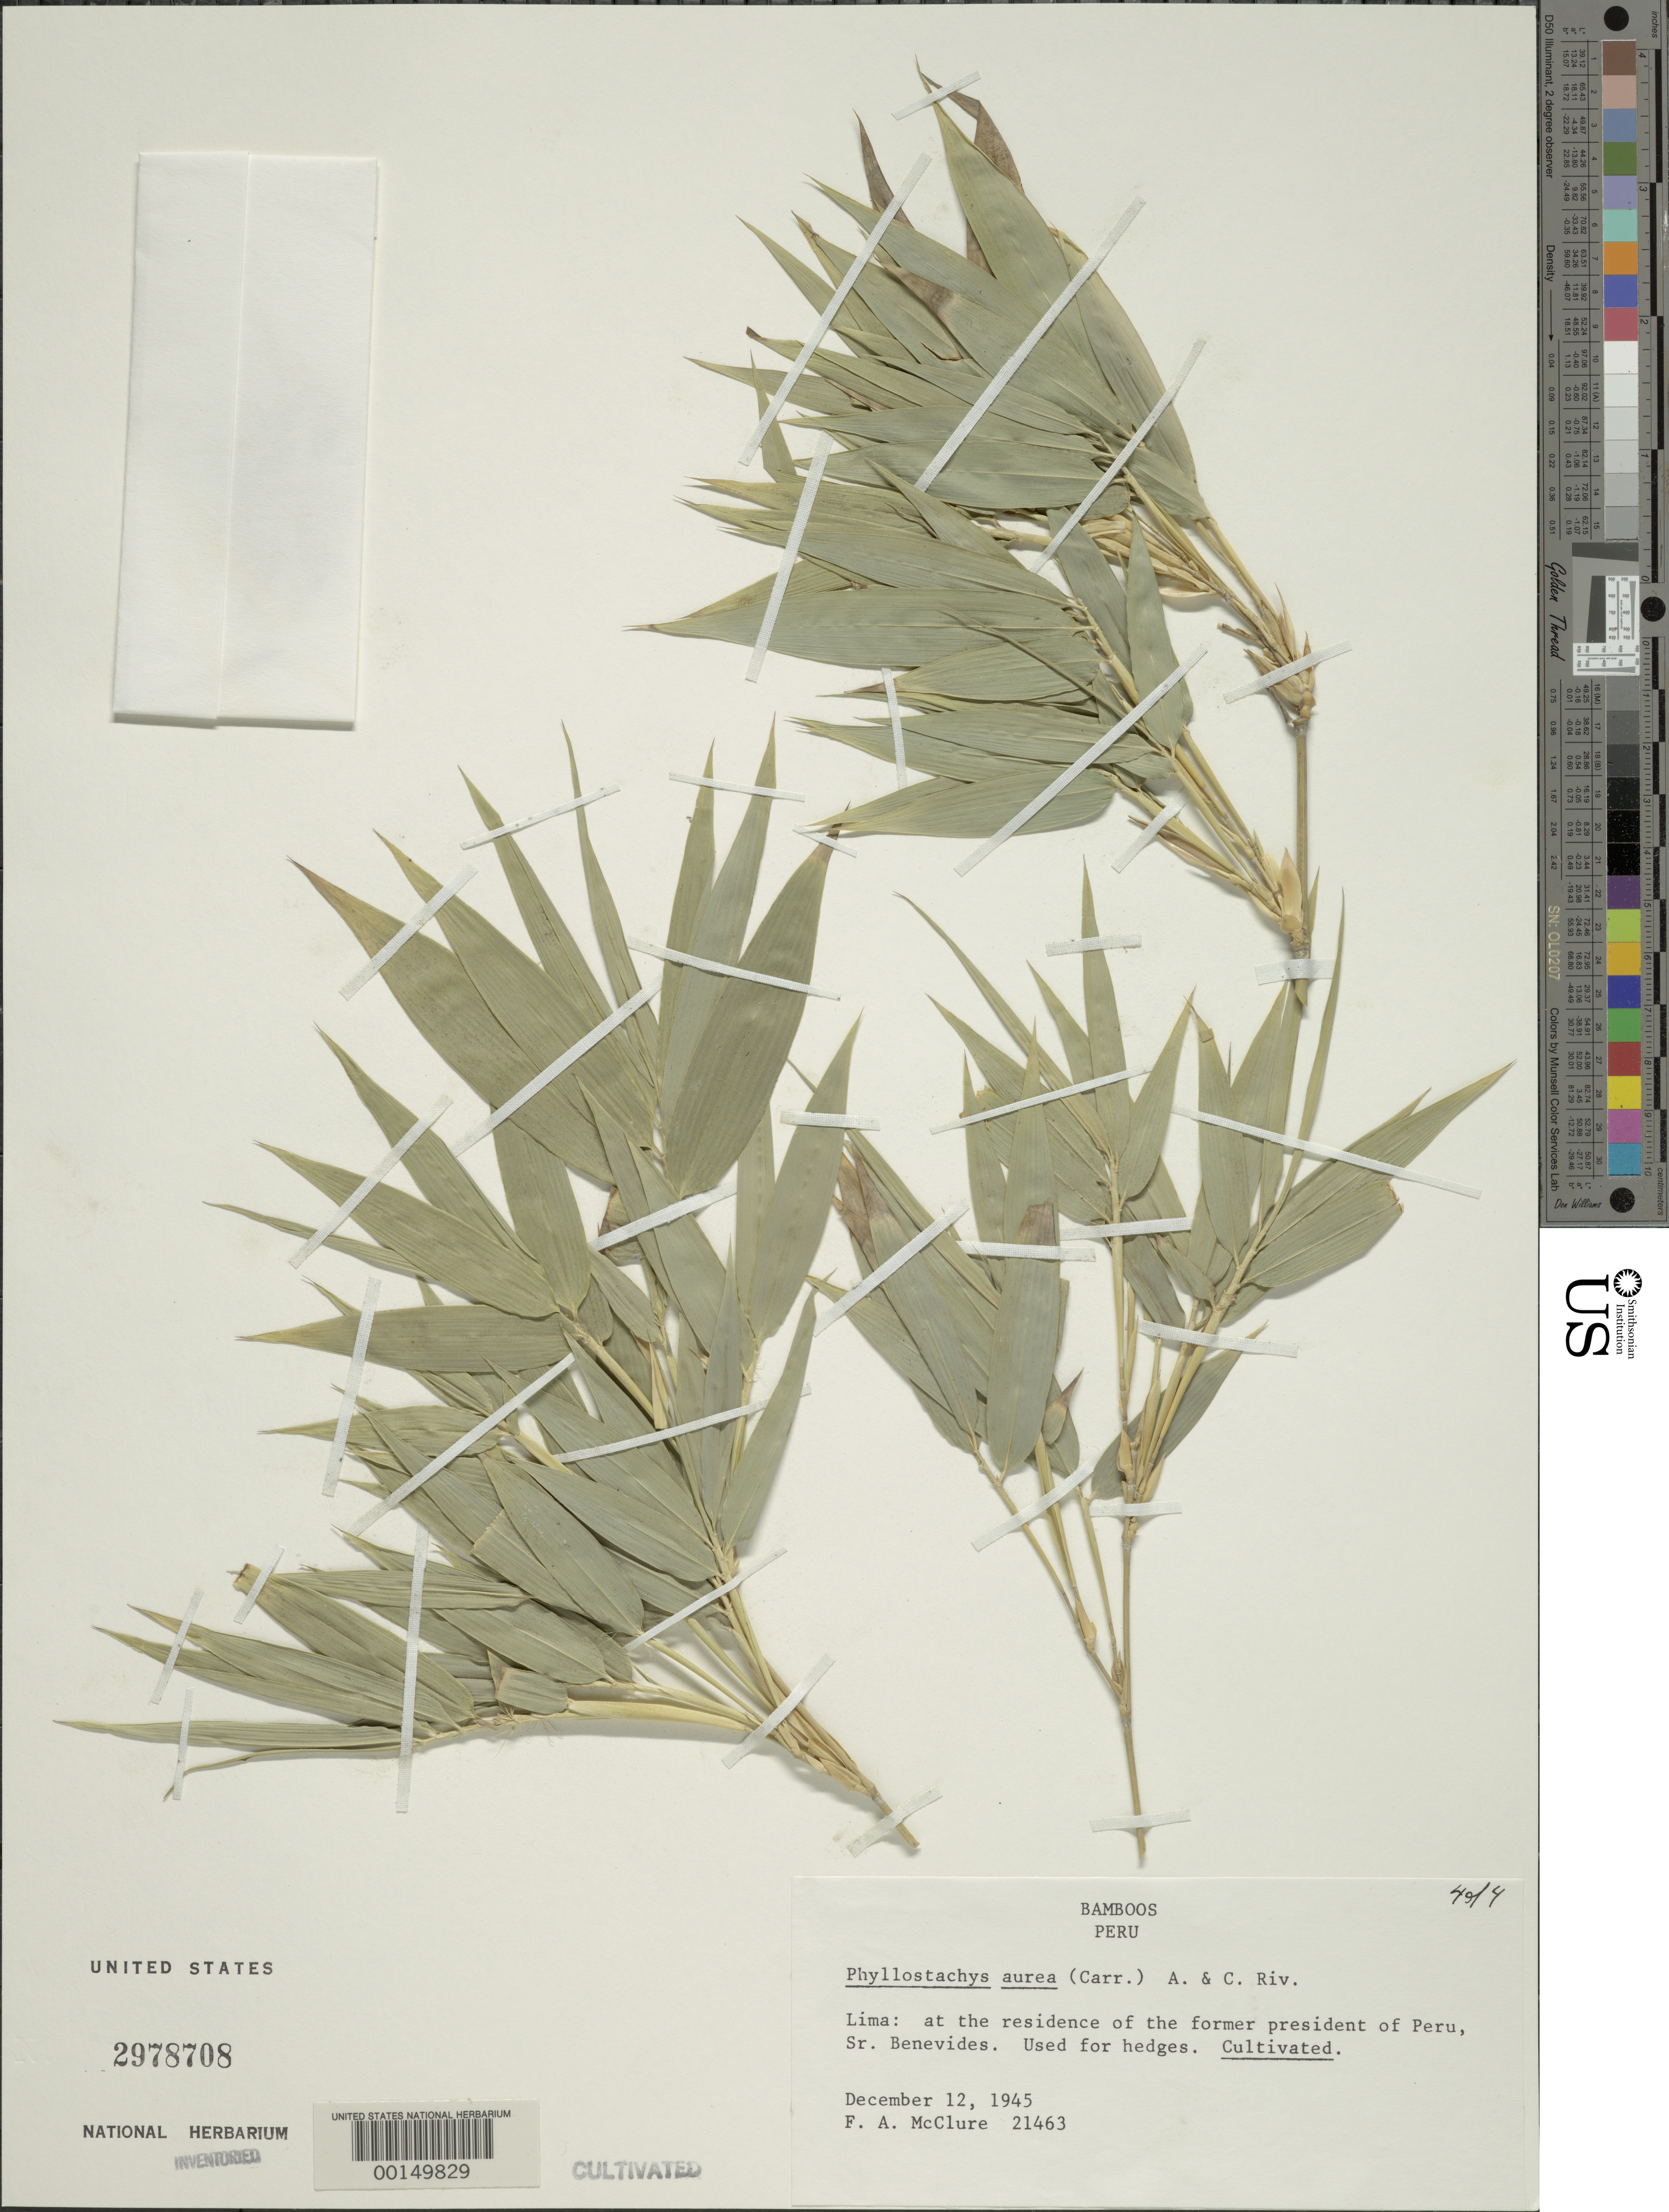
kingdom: Plantae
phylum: Tracheophyta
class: Liliopsida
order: Poales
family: Poaceae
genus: Phyllostachys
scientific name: Phyllostachys aurea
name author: Rivière & C. Rivière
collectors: F. A. McClure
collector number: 21463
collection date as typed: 12 Dec 1945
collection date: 1945-12-12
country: Peru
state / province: Lima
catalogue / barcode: US 2978708